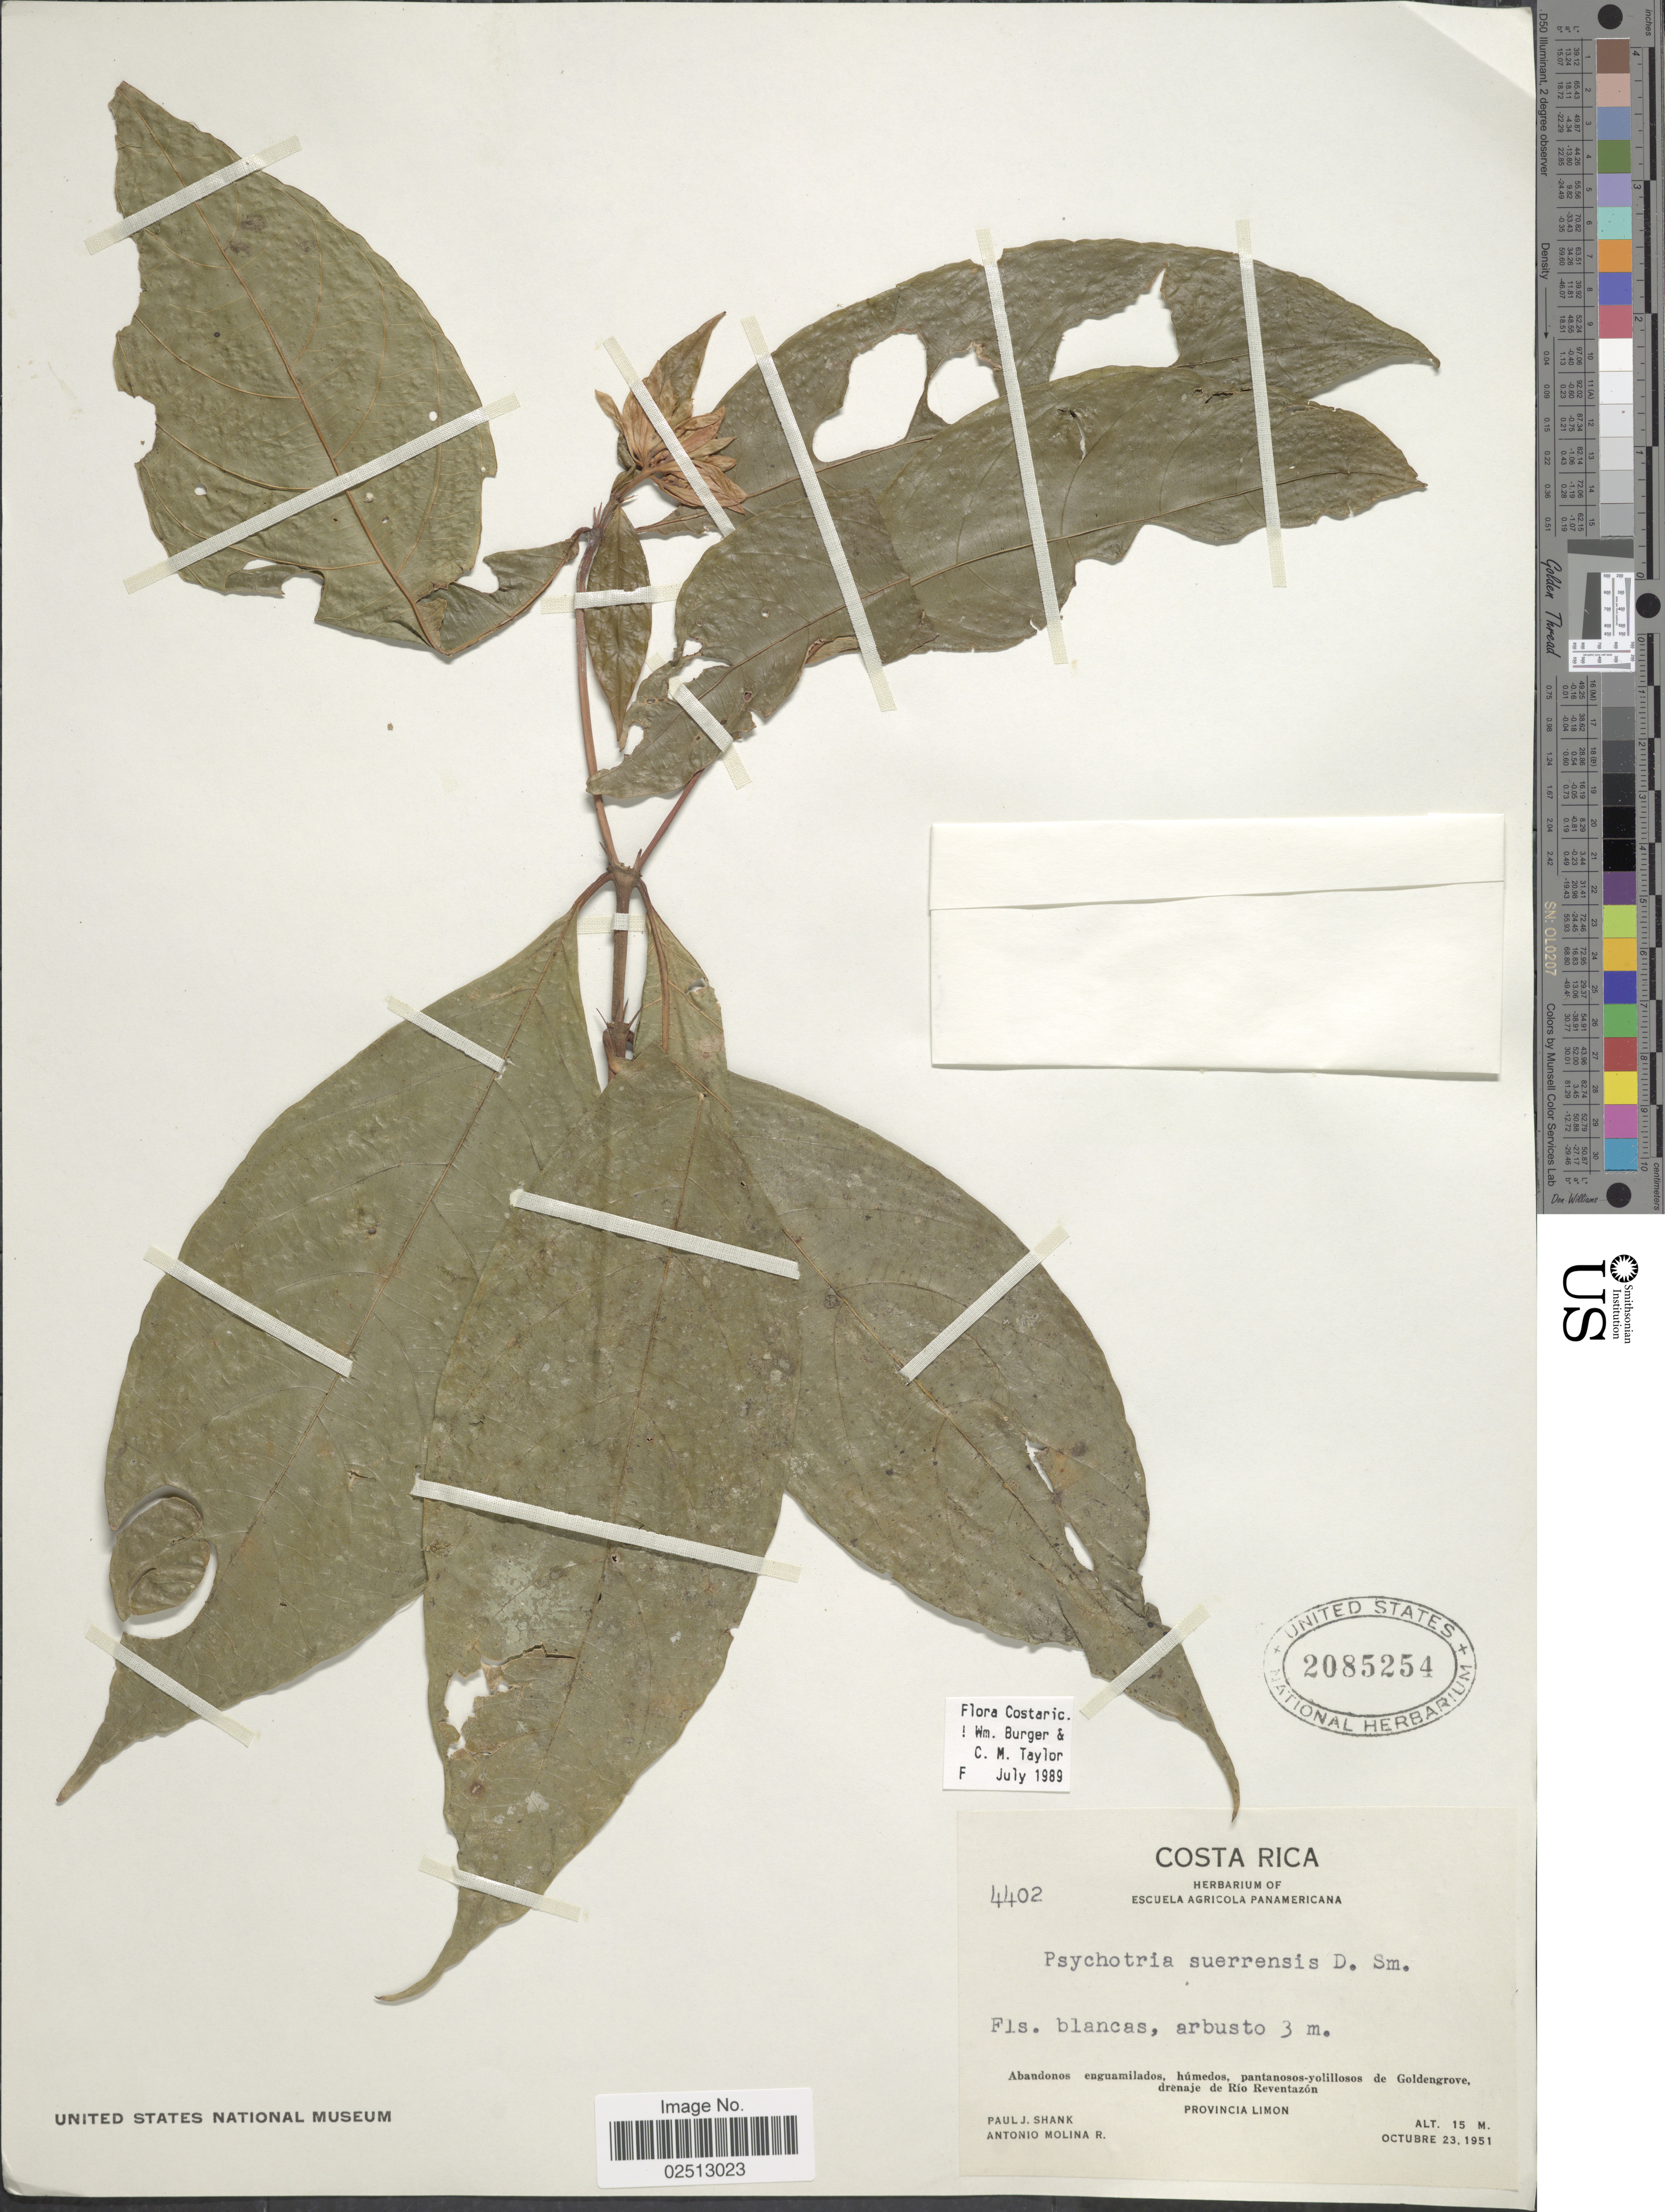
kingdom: Plantae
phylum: Tracheophyta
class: Magnoliopsida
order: Gentianales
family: Rubiaceae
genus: Psychotria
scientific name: Psychotria suerrensis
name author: Donn. Sm.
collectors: P. J. Shank & A. Molina R.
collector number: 4402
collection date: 1951-10-23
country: Costa Rica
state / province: Limón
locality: Abandonas enguamilados, humedos, pantanosos-yolillosos de Goldengrove drenaje de Rio Reventazon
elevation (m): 15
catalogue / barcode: US 2085254